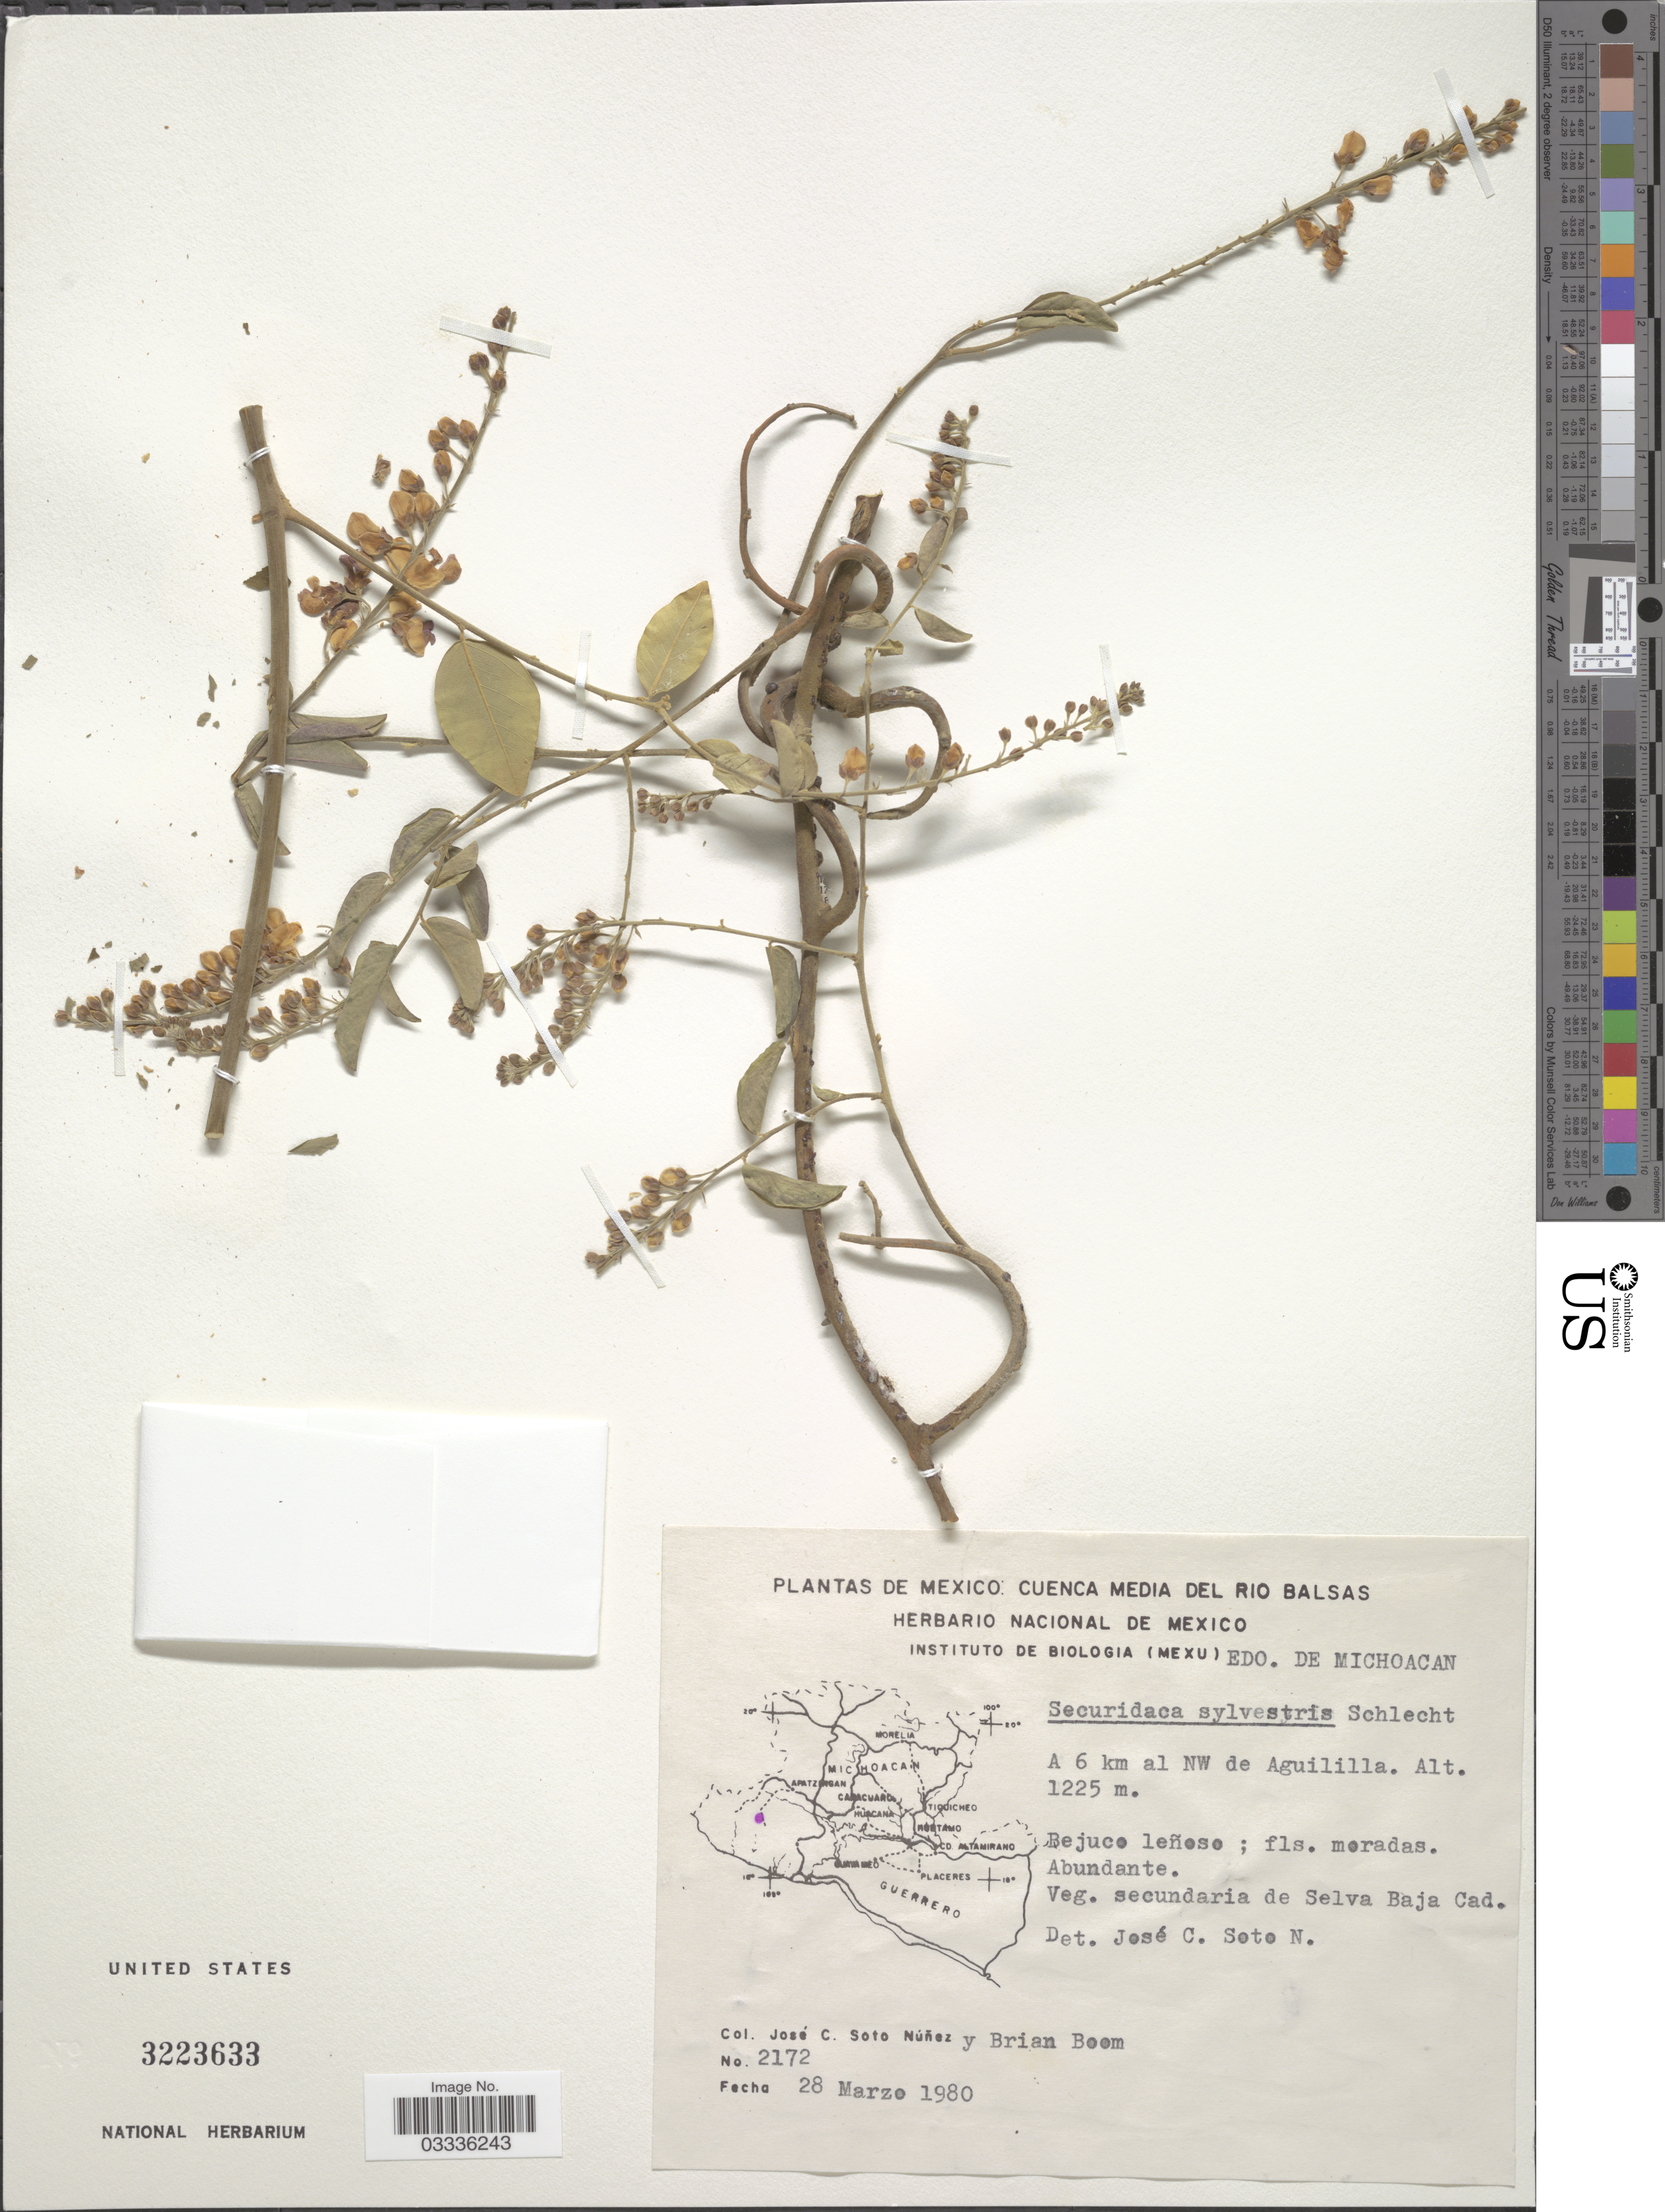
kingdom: Plantae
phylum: Tracheophyta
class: Magnoliopsida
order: Fabales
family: Polygalaceae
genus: Securidaca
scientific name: Securidaca sylvestris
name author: Schltdl.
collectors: J. Soto & B. M. Boom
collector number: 2172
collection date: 1980-03-28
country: Mexico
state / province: Michoacán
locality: Cuenca Media del Rio Balsas. A 6 km al NW de Aguililla.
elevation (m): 1225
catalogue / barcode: US 3223633